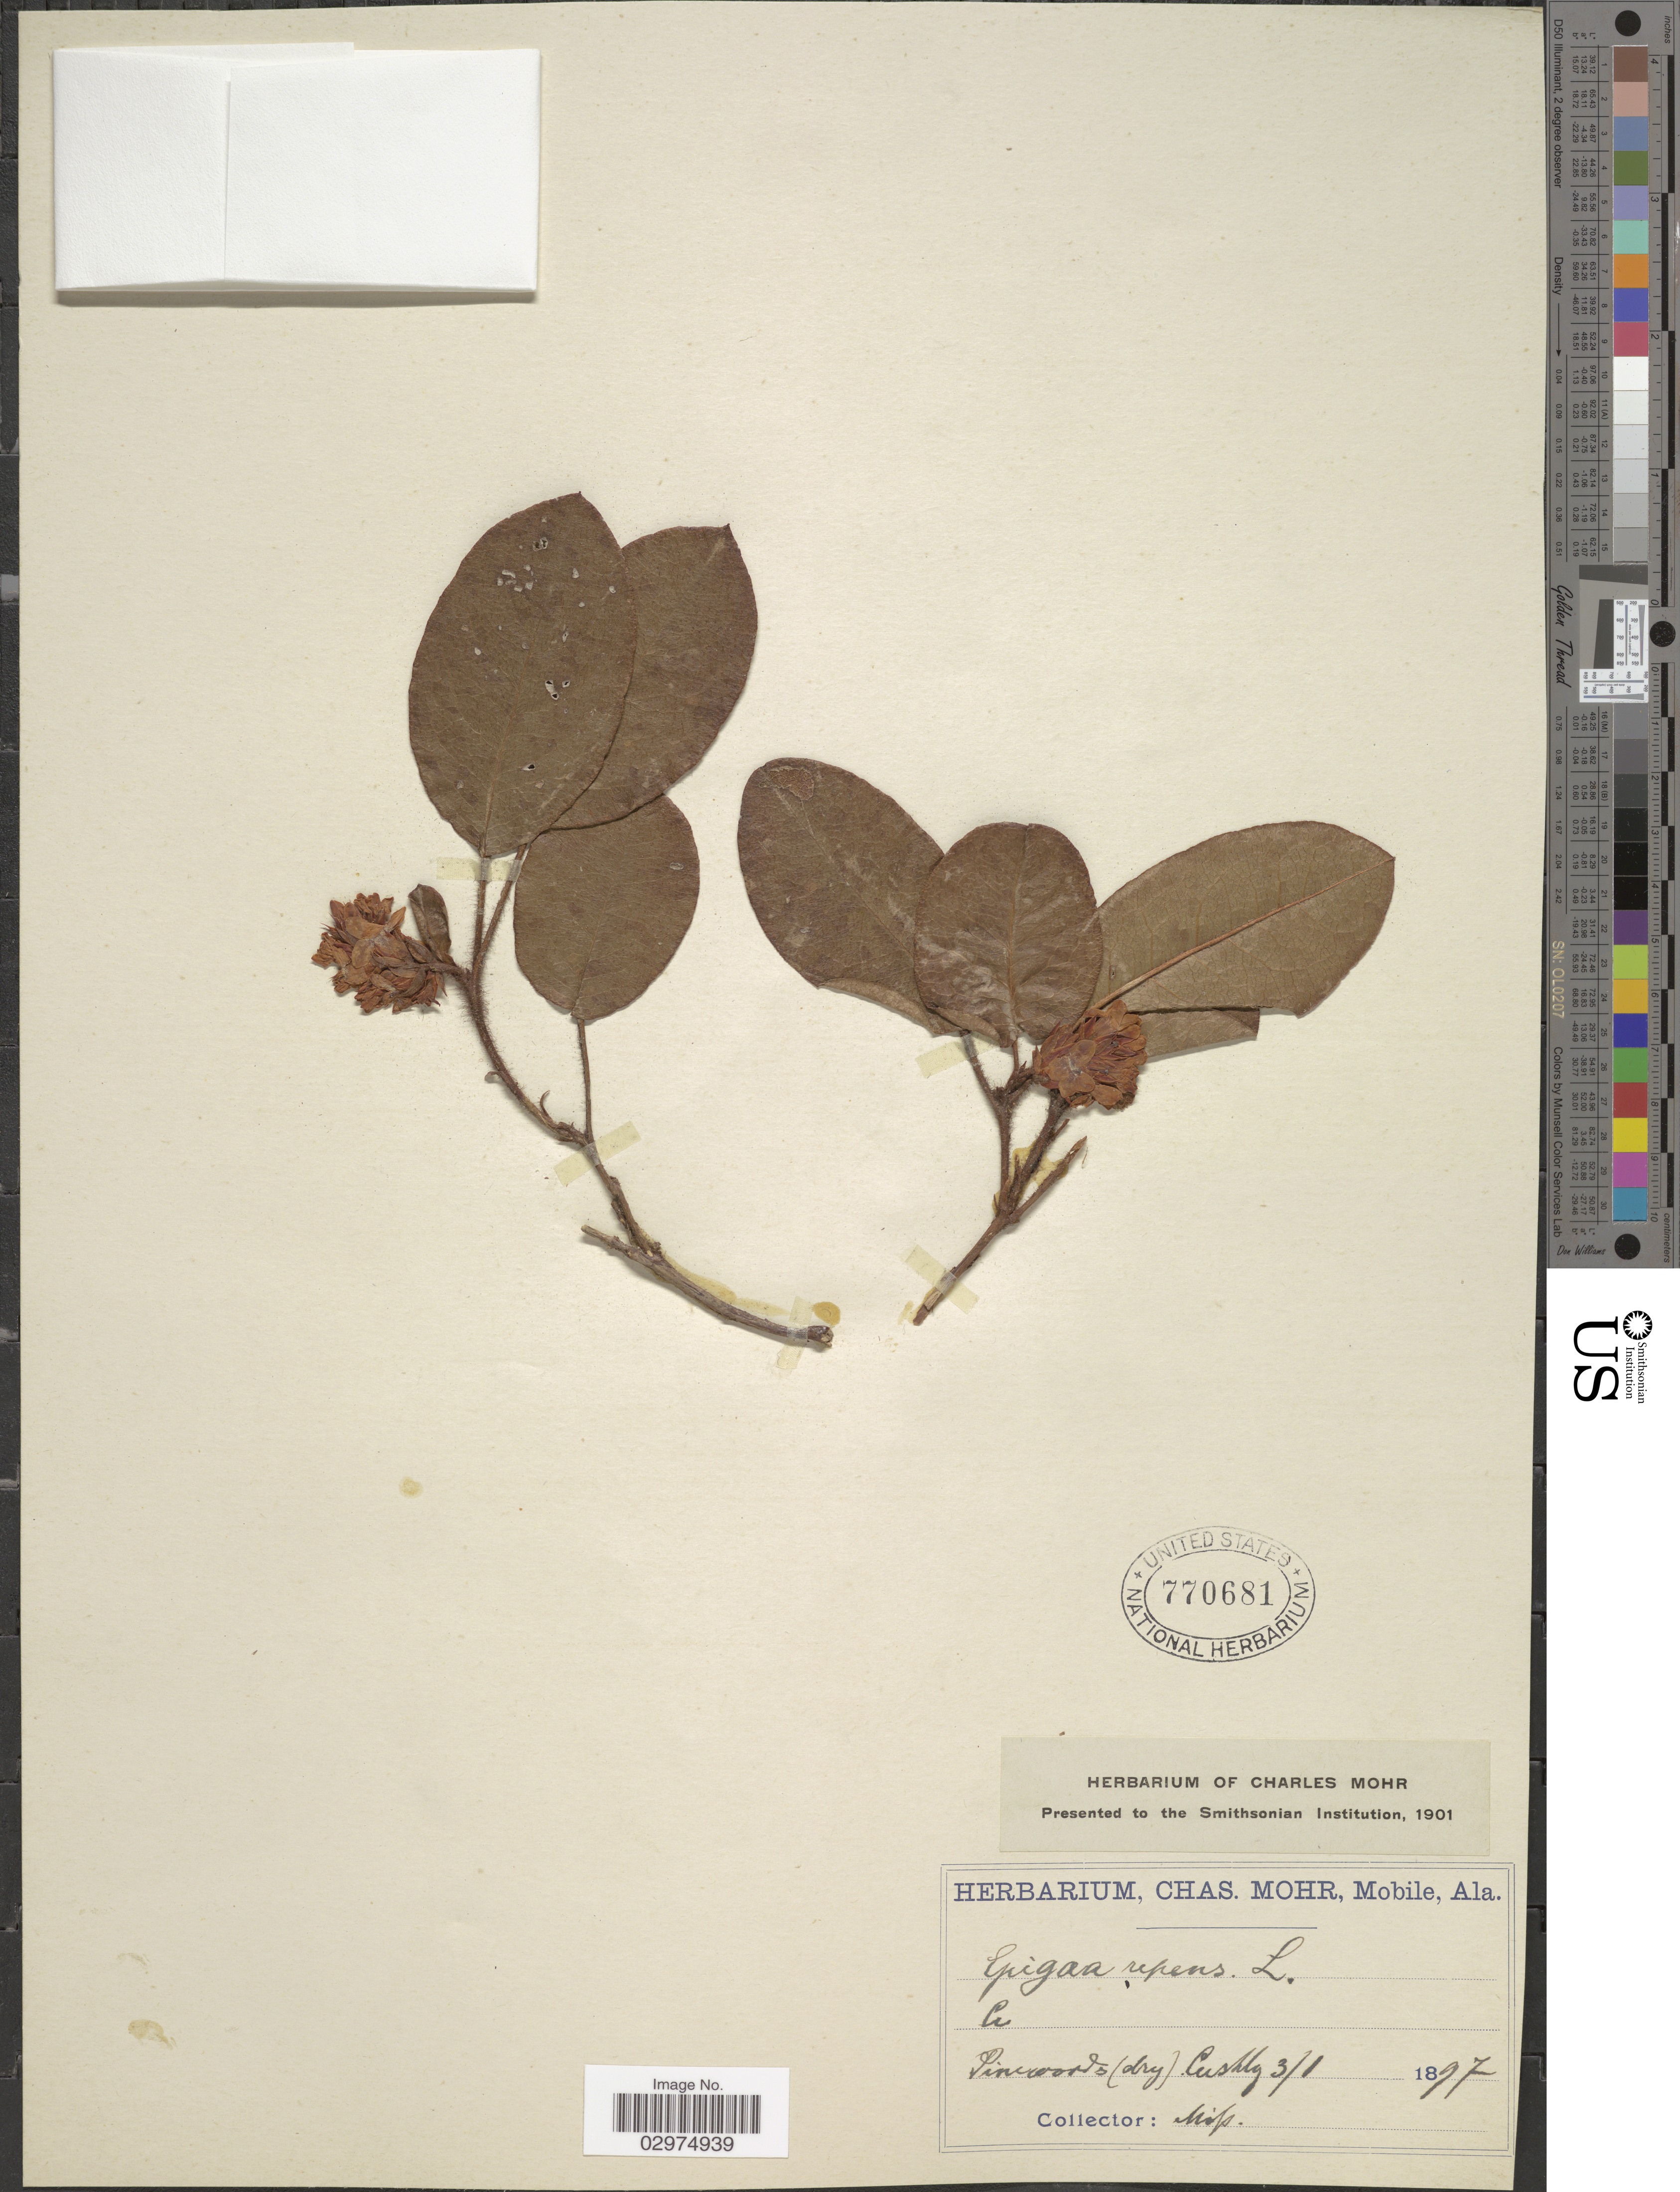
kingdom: Plantae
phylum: Tracheophyta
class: Magnoliopsida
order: Ericales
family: Ericaceae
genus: Epigaea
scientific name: Epigaea repens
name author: L.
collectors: Mohr, C. T. (herbarium)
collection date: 1897-03-01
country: United States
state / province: Alabama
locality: Cushly.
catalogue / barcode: US 770681